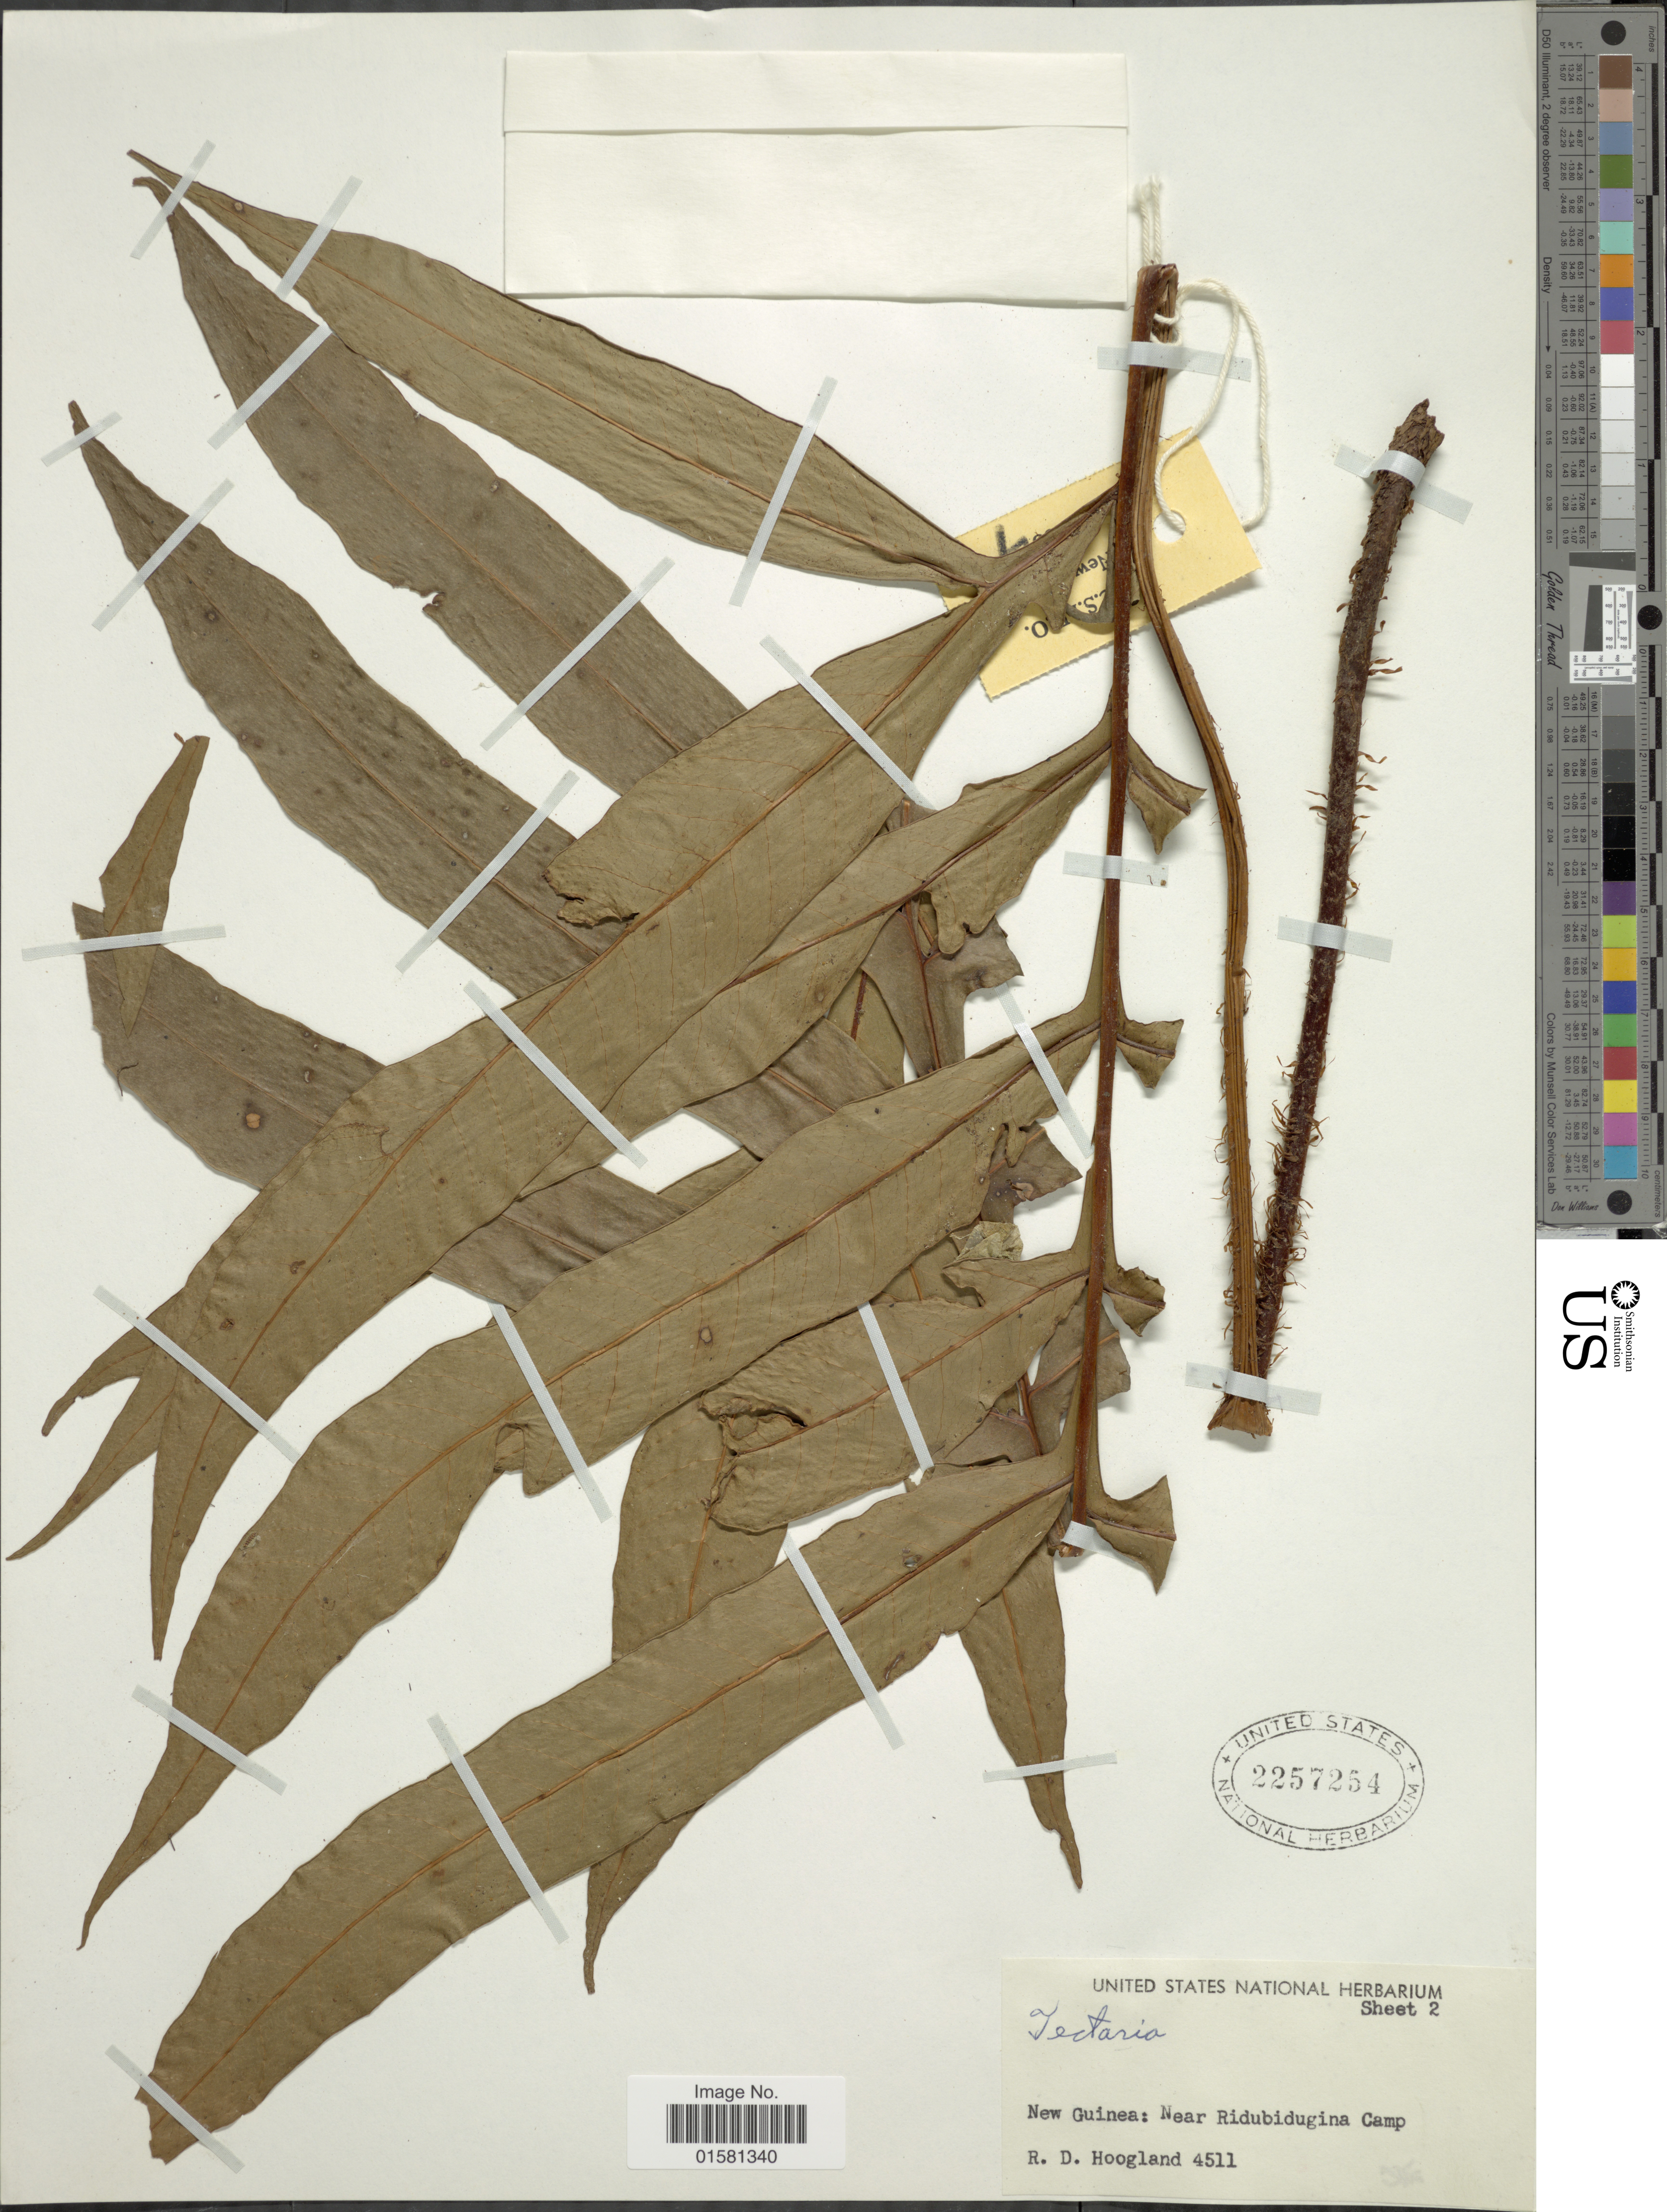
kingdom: Plantae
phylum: Tracheophyta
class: Polypodiopsida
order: Polypodiales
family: Tectariaceae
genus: Tectaria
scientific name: Tectaria sp.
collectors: R. D. Hoogland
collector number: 4511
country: Papua New Guinea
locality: New Guinea; near Ridubidugina Camp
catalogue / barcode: US 2257254